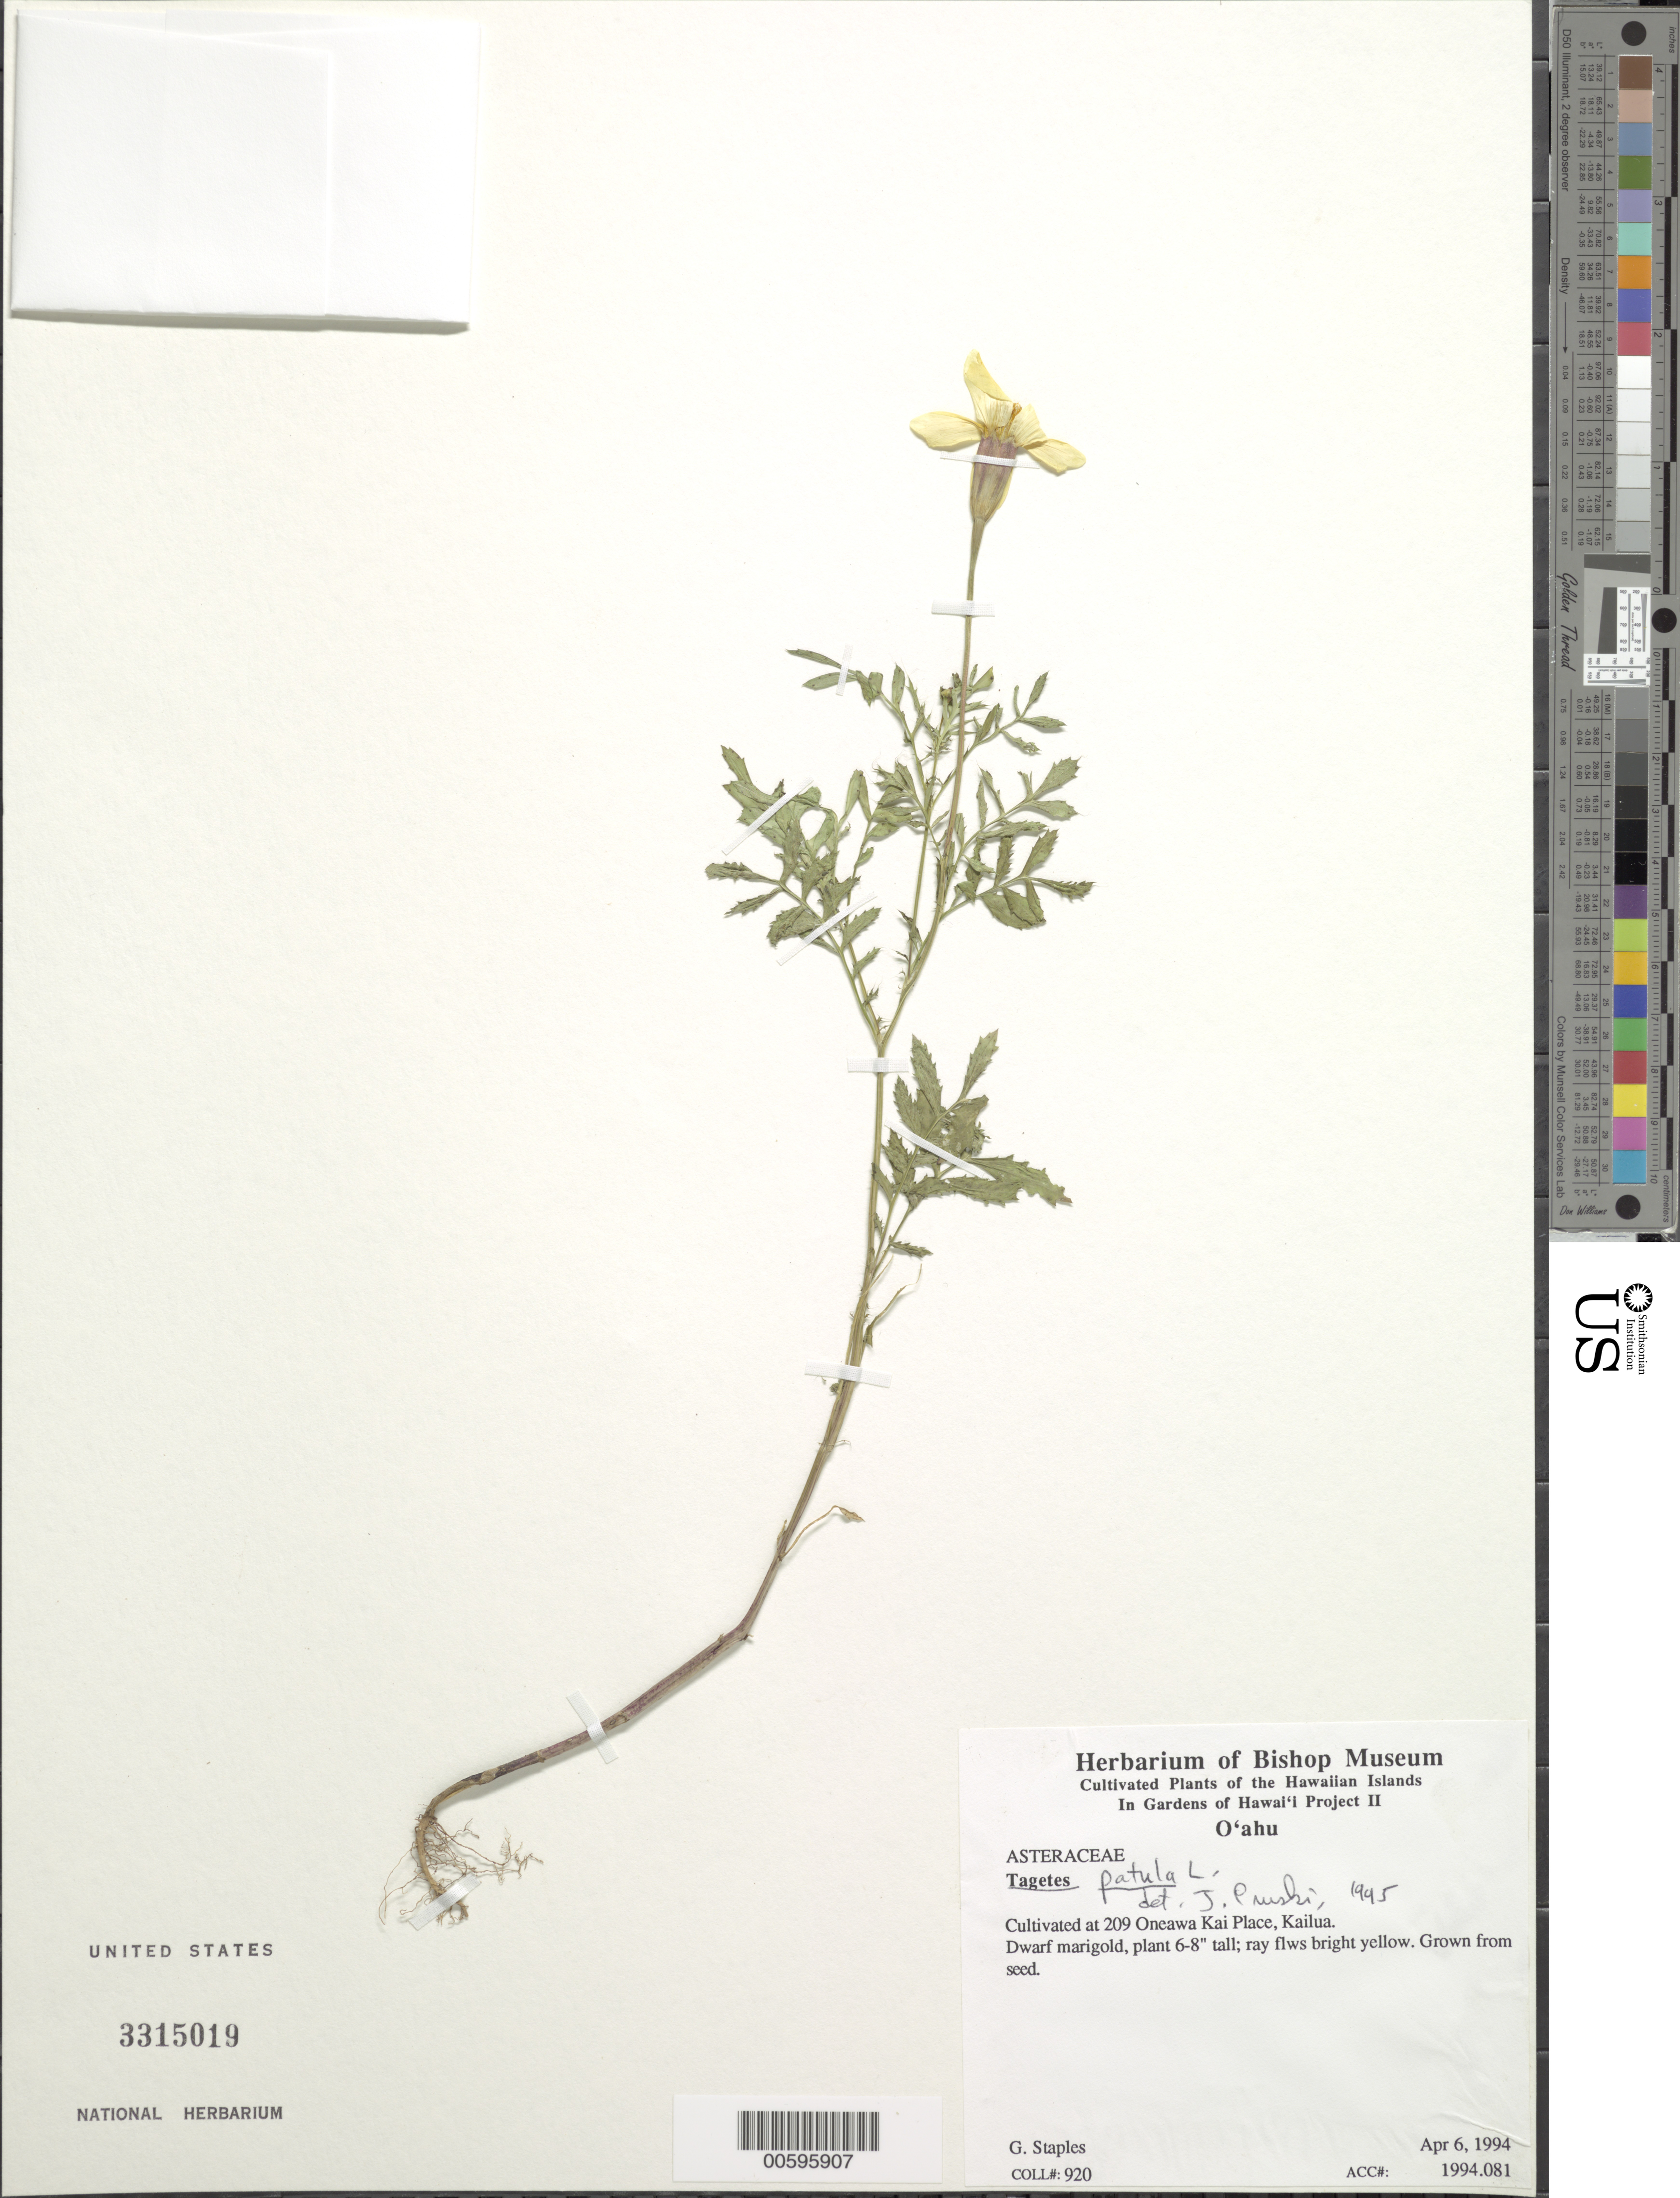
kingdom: Plantae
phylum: Tracheophyta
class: Magnoliopsida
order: Asterales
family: Asteraceae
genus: Tagetes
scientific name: Tagetes erecta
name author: L.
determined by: Wagner, W. L., (BOT), Smithsonian Institution - National Museum of Natural History (UNITED STATES)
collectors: G. Staples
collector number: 920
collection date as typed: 6 Apr 1994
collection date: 1994-04-06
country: United States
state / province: Hawaii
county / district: Honolulu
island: Oahu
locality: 209 Oneawa Kai Place, Kailua.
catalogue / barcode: US 3315019